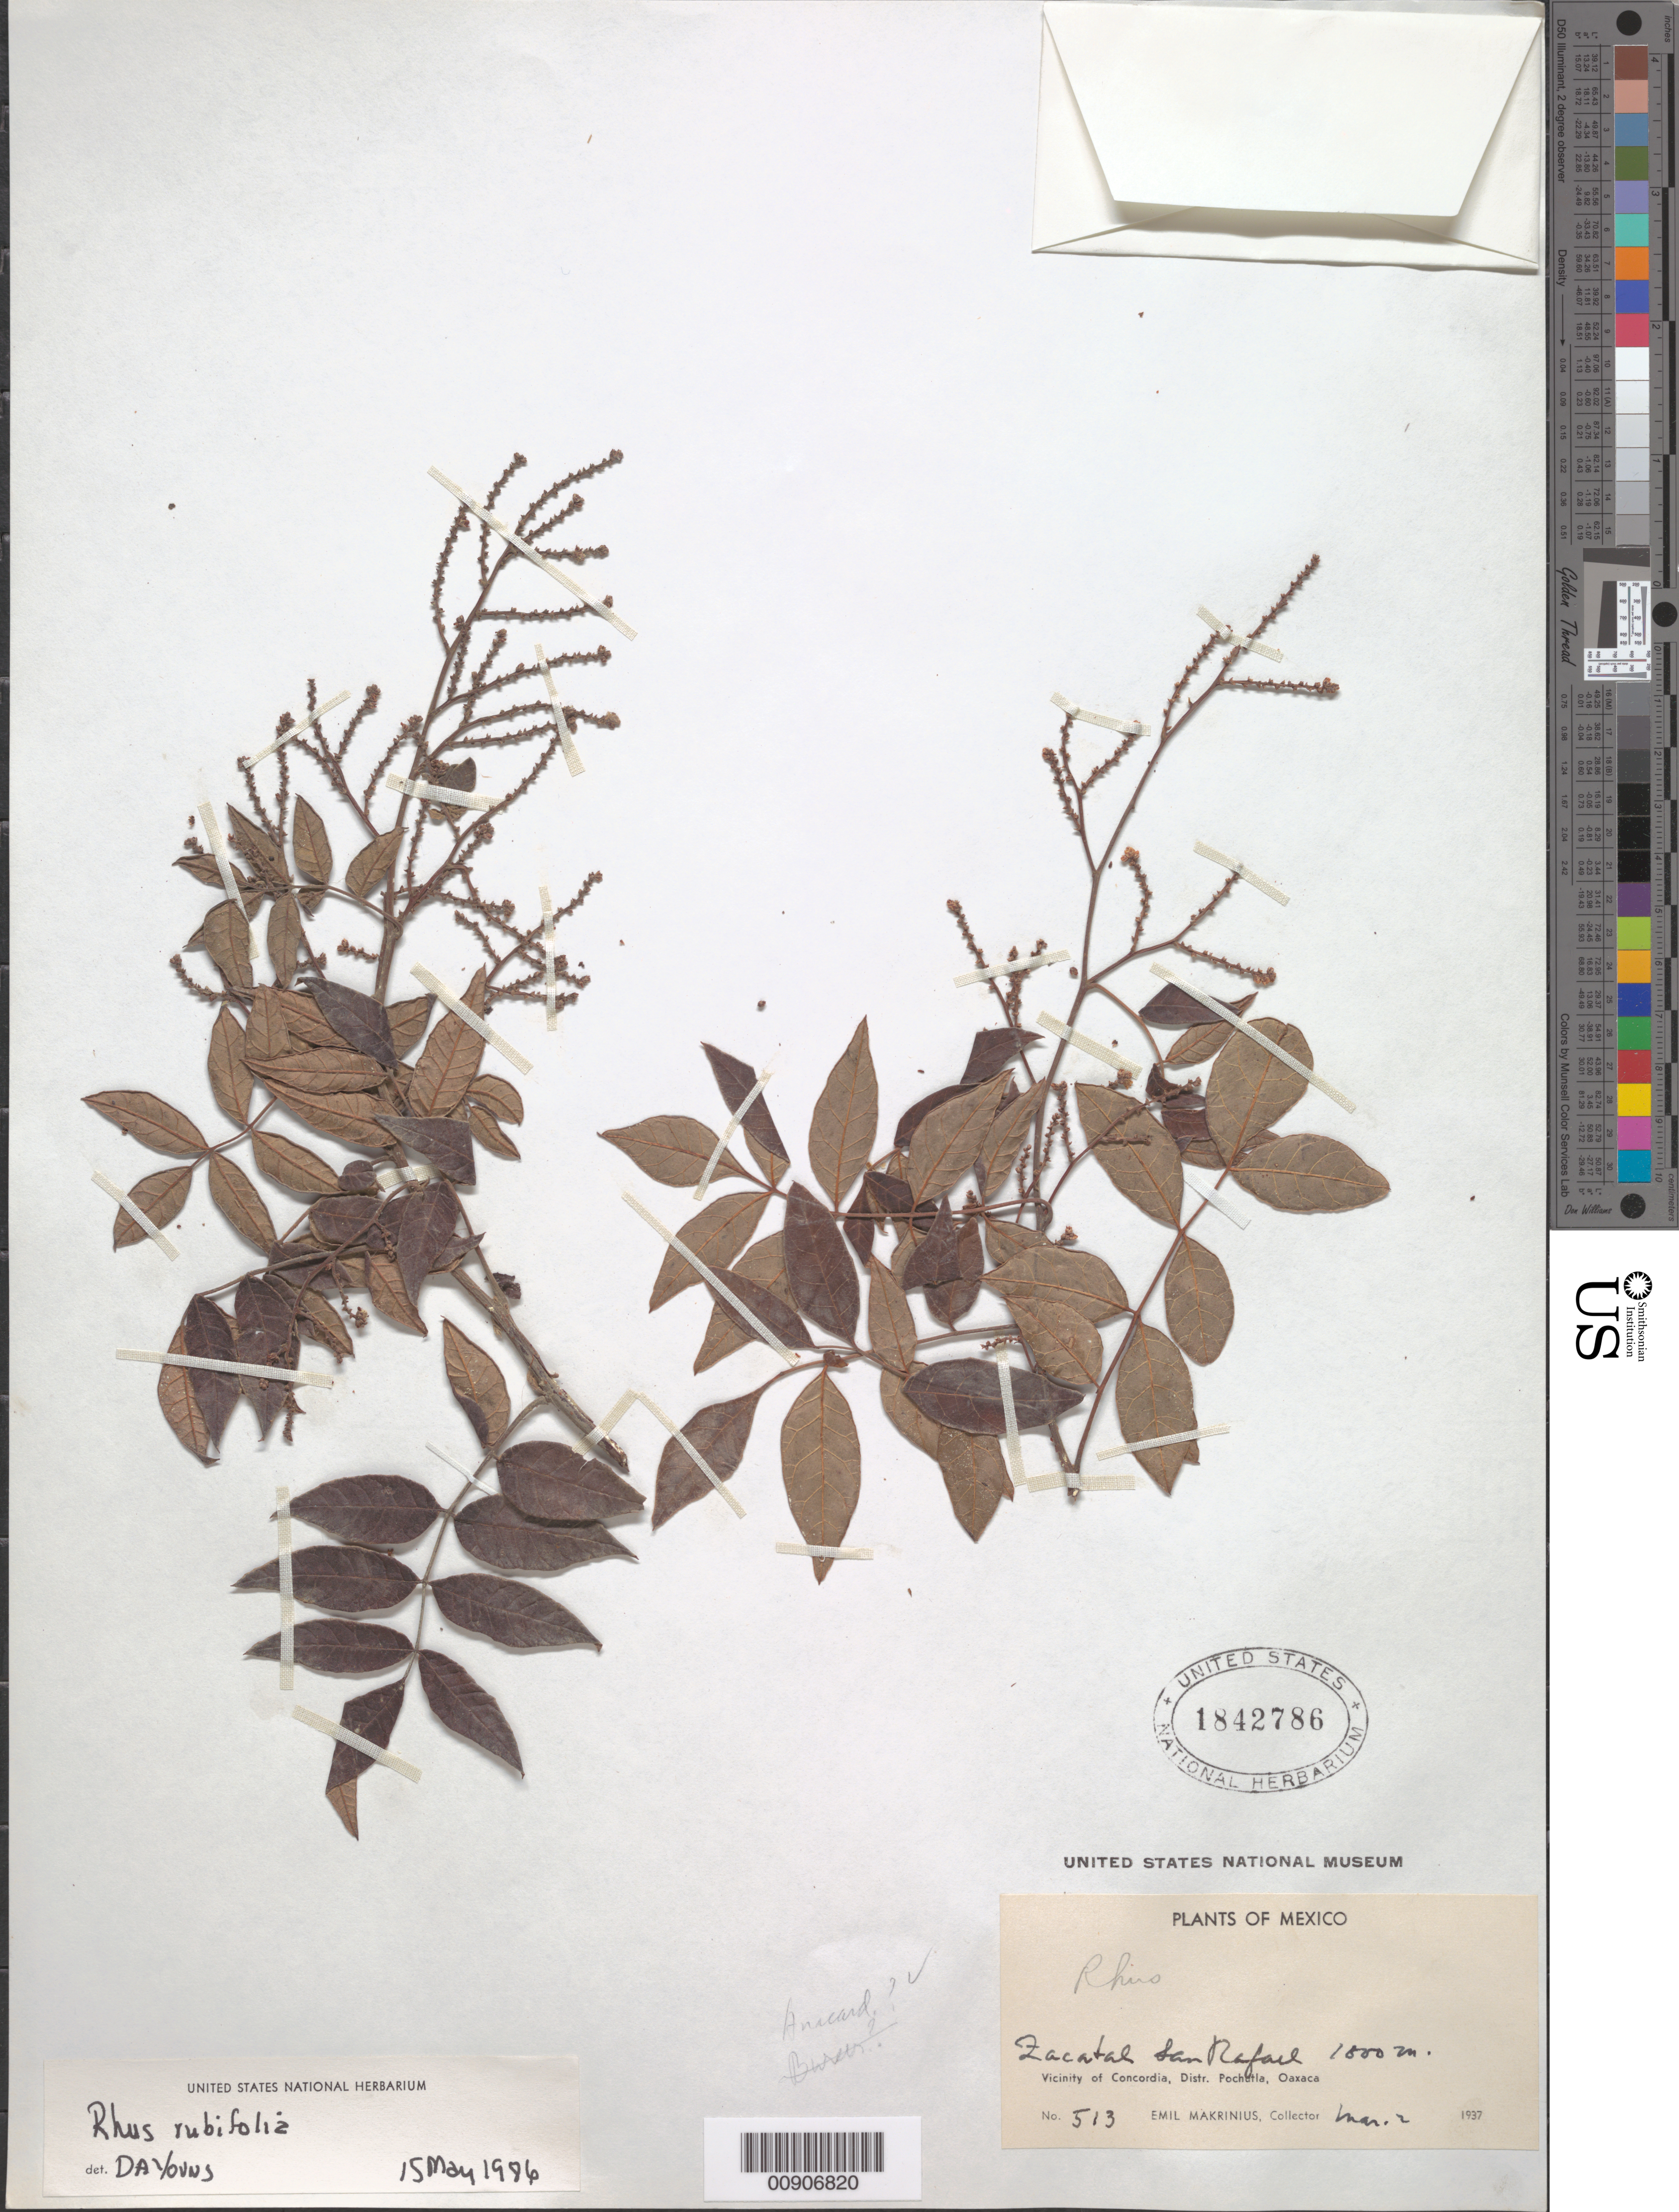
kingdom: Plantae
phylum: Tracheophyta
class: Magnoliopsida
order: Sapindales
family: Anacardiaceae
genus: Rhus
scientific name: Rhus rubifolia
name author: Turcz.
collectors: E. Makrinius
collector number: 513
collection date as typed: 02 Mar 1937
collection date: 1937-03-02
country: Mexico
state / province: Oaxaca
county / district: Pochutla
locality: Zacatal San Rafael. Vicinity of Concordia, Distr. Pochutla, Oaxaca.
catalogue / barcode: US 1842786